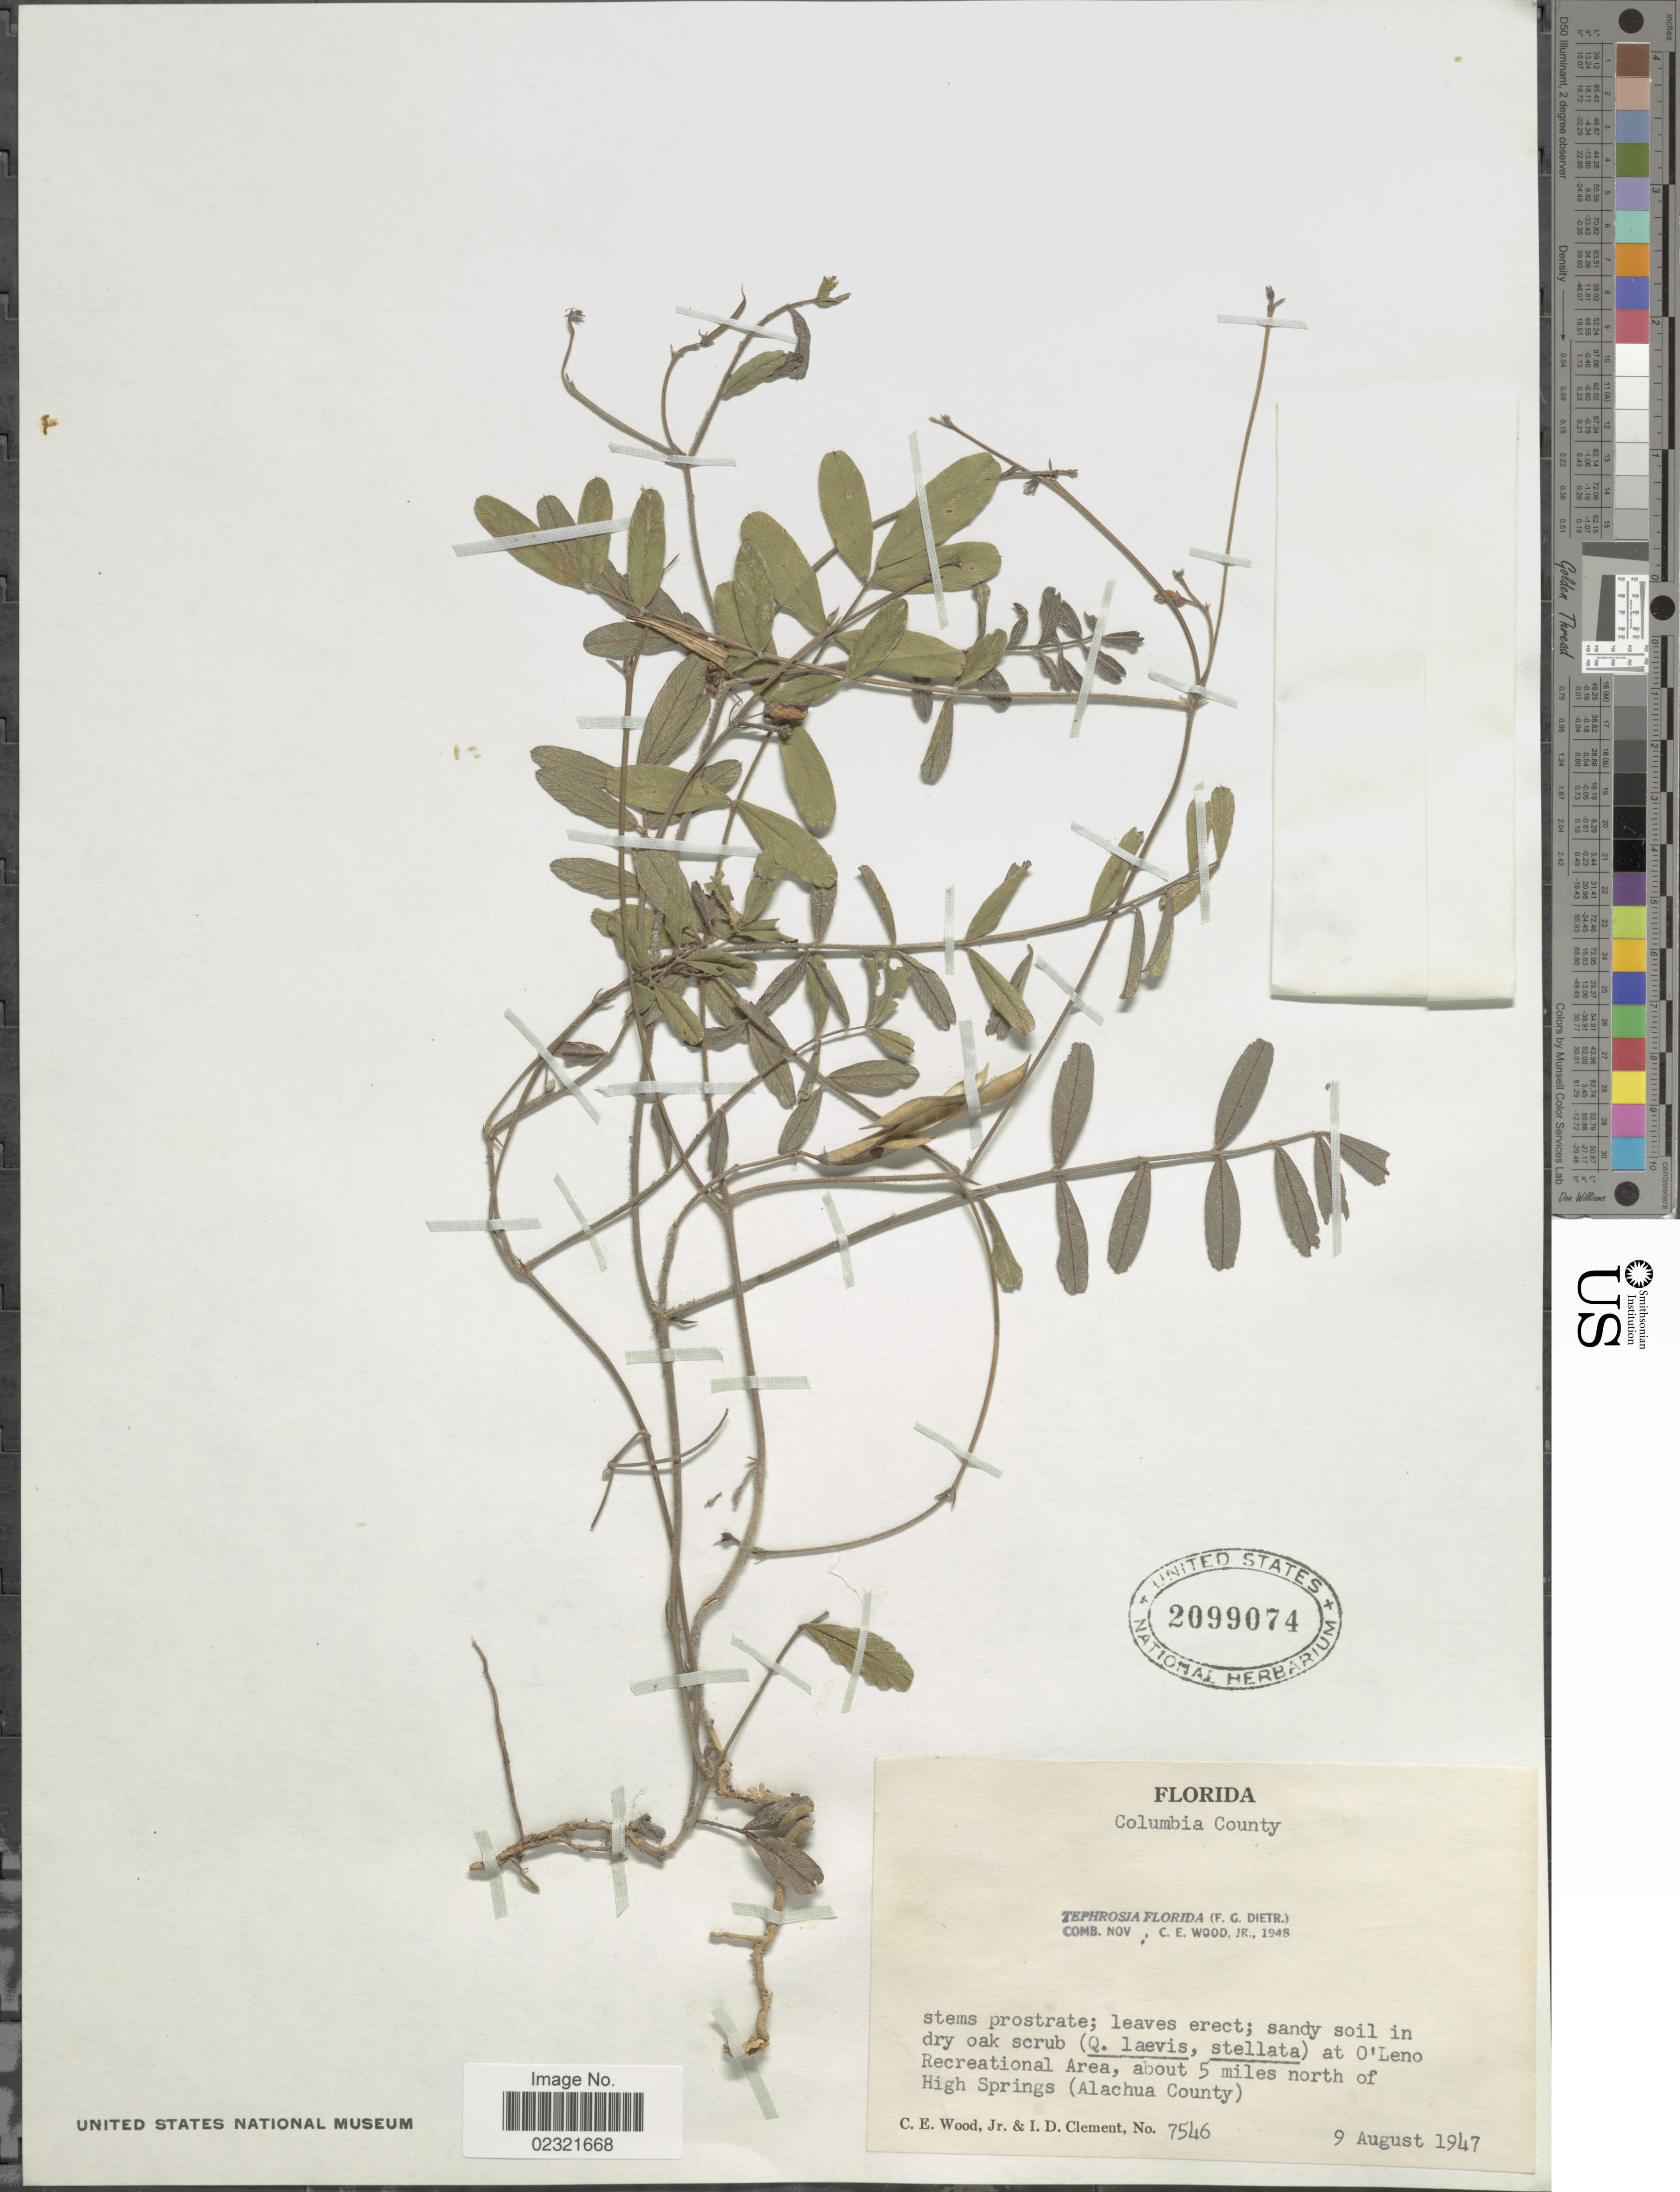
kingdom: Plantae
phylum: Tracheophyta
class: Magnoliopsida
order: Fabales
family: Fabaceae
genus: Tephrosia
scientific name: Tephrosia florida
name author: (Dietr.) C.E. Wood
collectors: C. Wood & I. Clement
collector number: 7546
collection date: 1947-08-09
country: United States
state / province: Florida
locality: Colombia County; sandy soil in dry oak scrub (Q. laevis, stellata) at O'Leno Recreational Area, about 5 miles north of High Springs (Alachua County)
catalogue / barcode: US 2099074